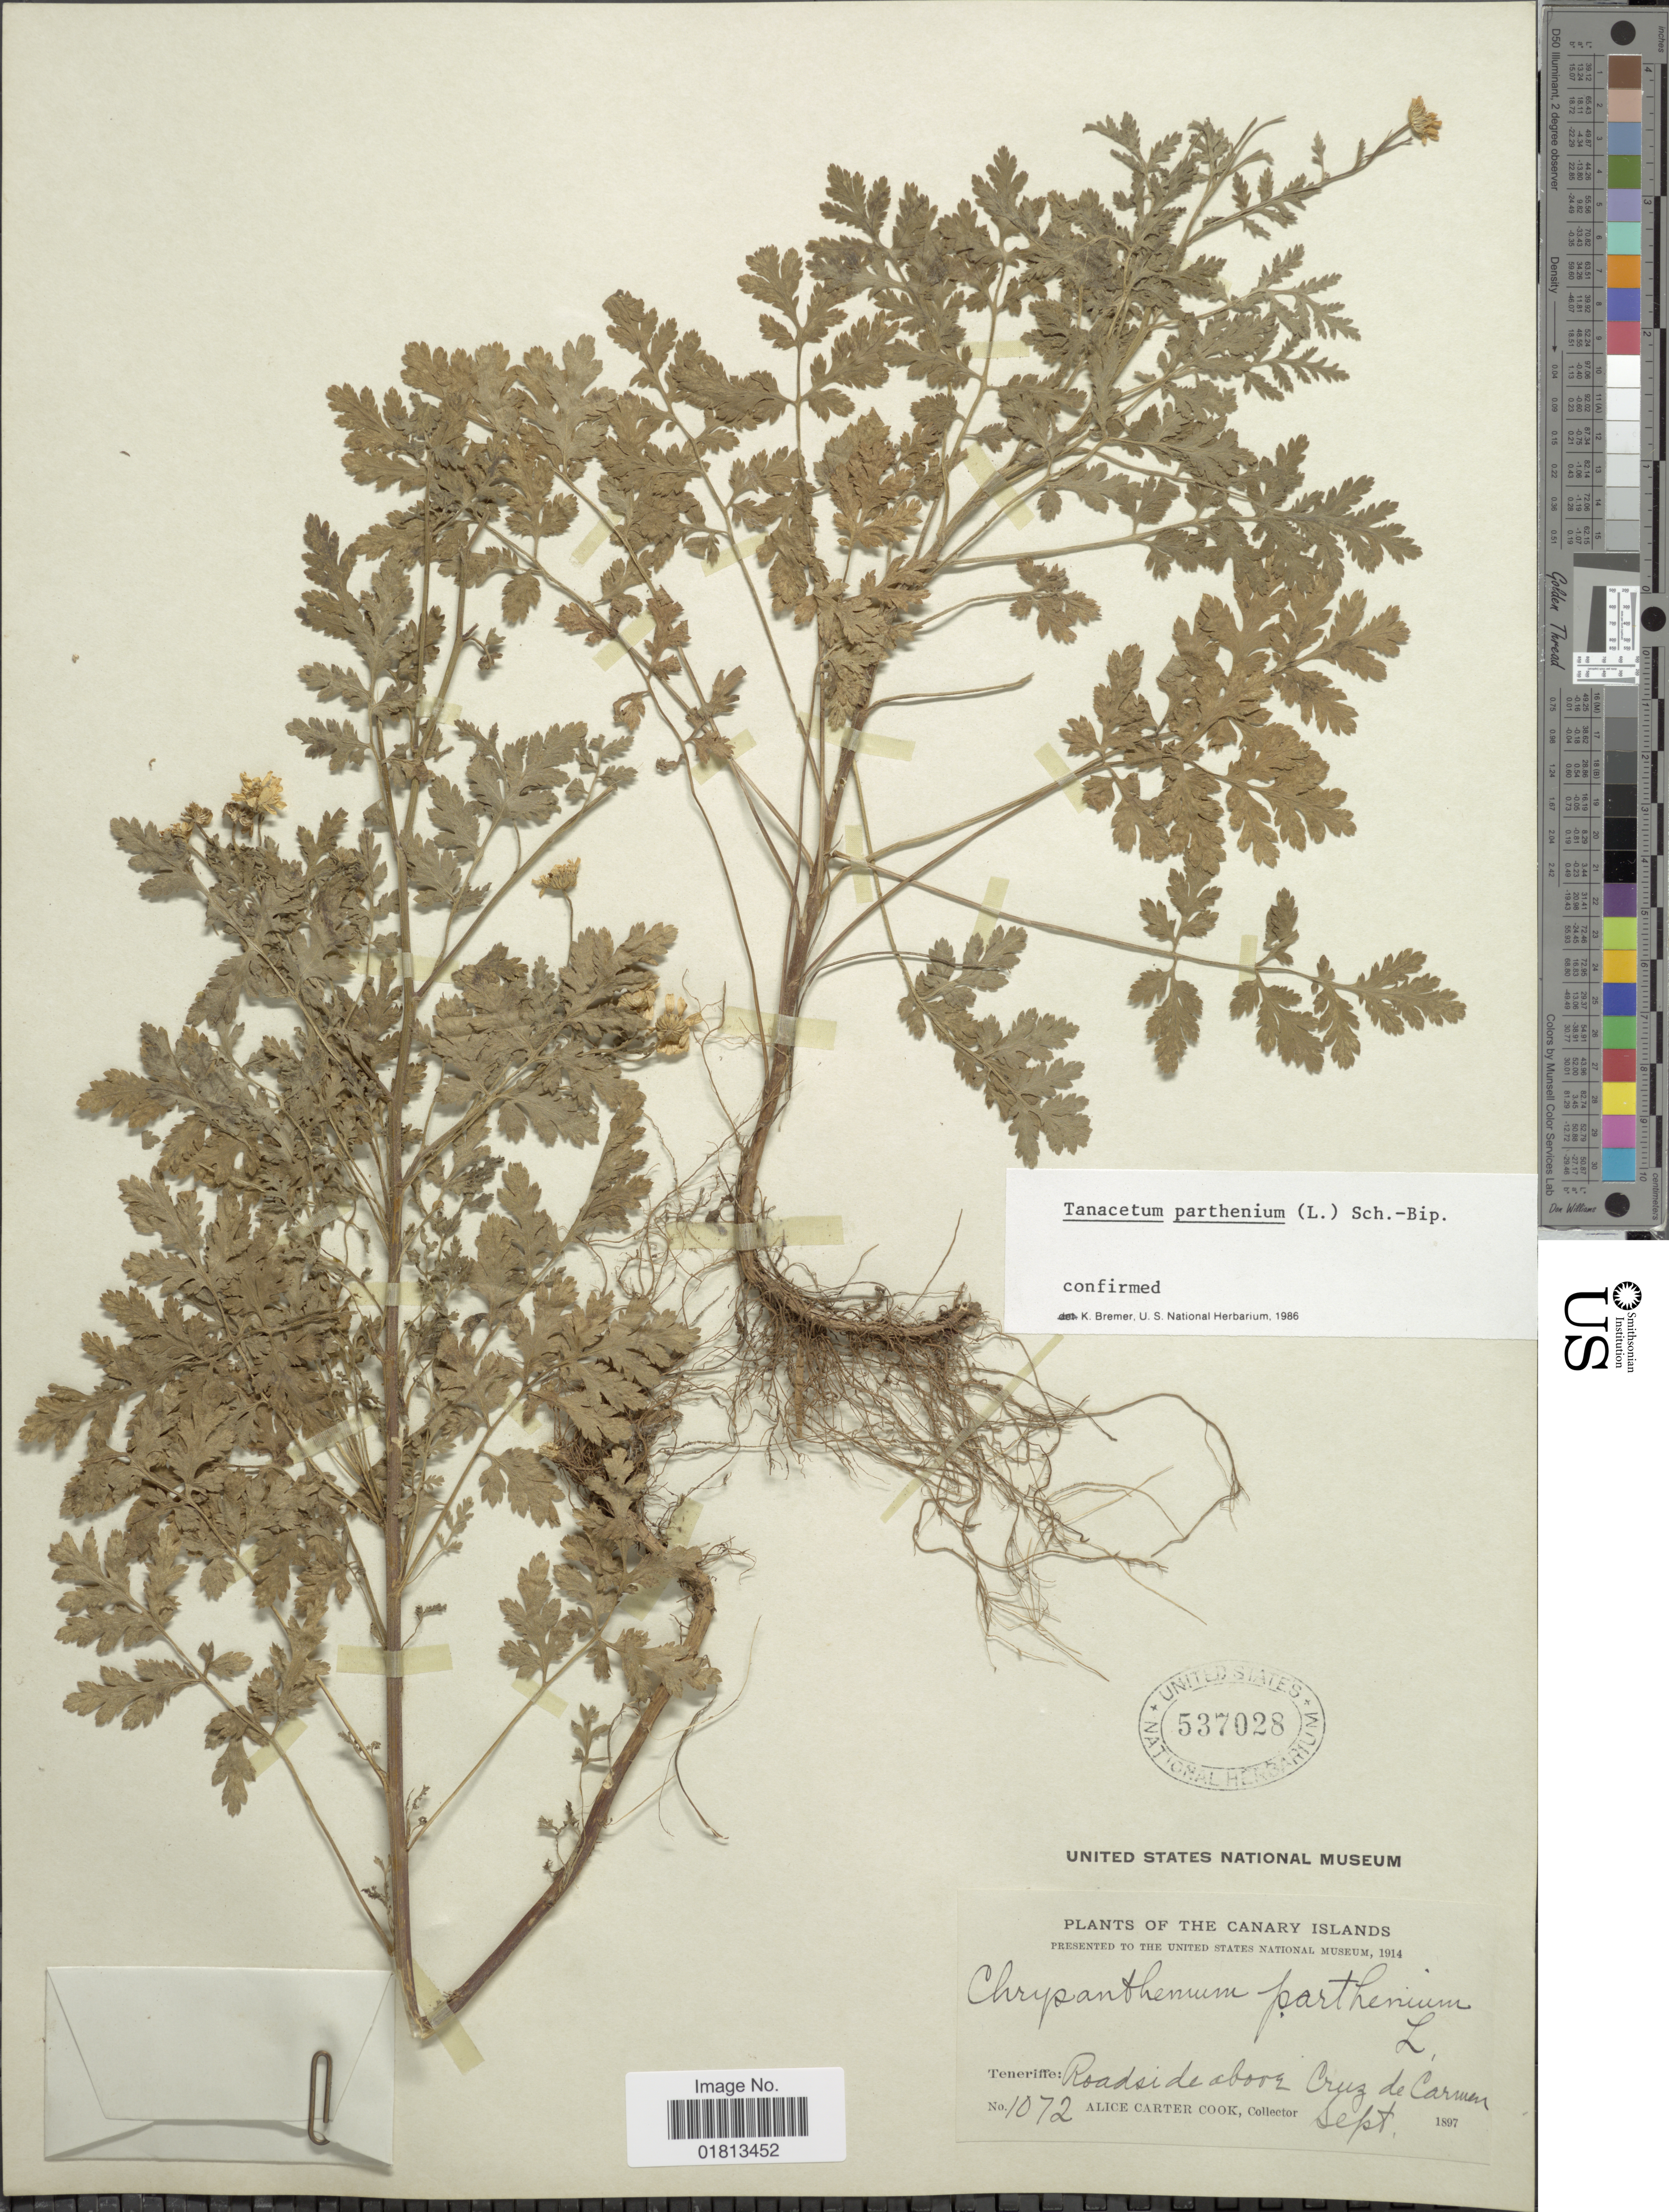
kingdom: Plantae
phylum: Tracheophyta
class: Magnoliopsida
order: Asterales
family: Asteraceae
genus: Tanacetum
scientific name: Tanacetum parthenium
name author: (L.) Sch. Bip.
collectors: Alice C. Cook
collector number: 1072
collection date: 1897-09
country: Spain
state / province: Canarias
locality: The Canary Islands, Tenerife: Roadside above Cruz de Carmen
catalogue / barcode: US 537028